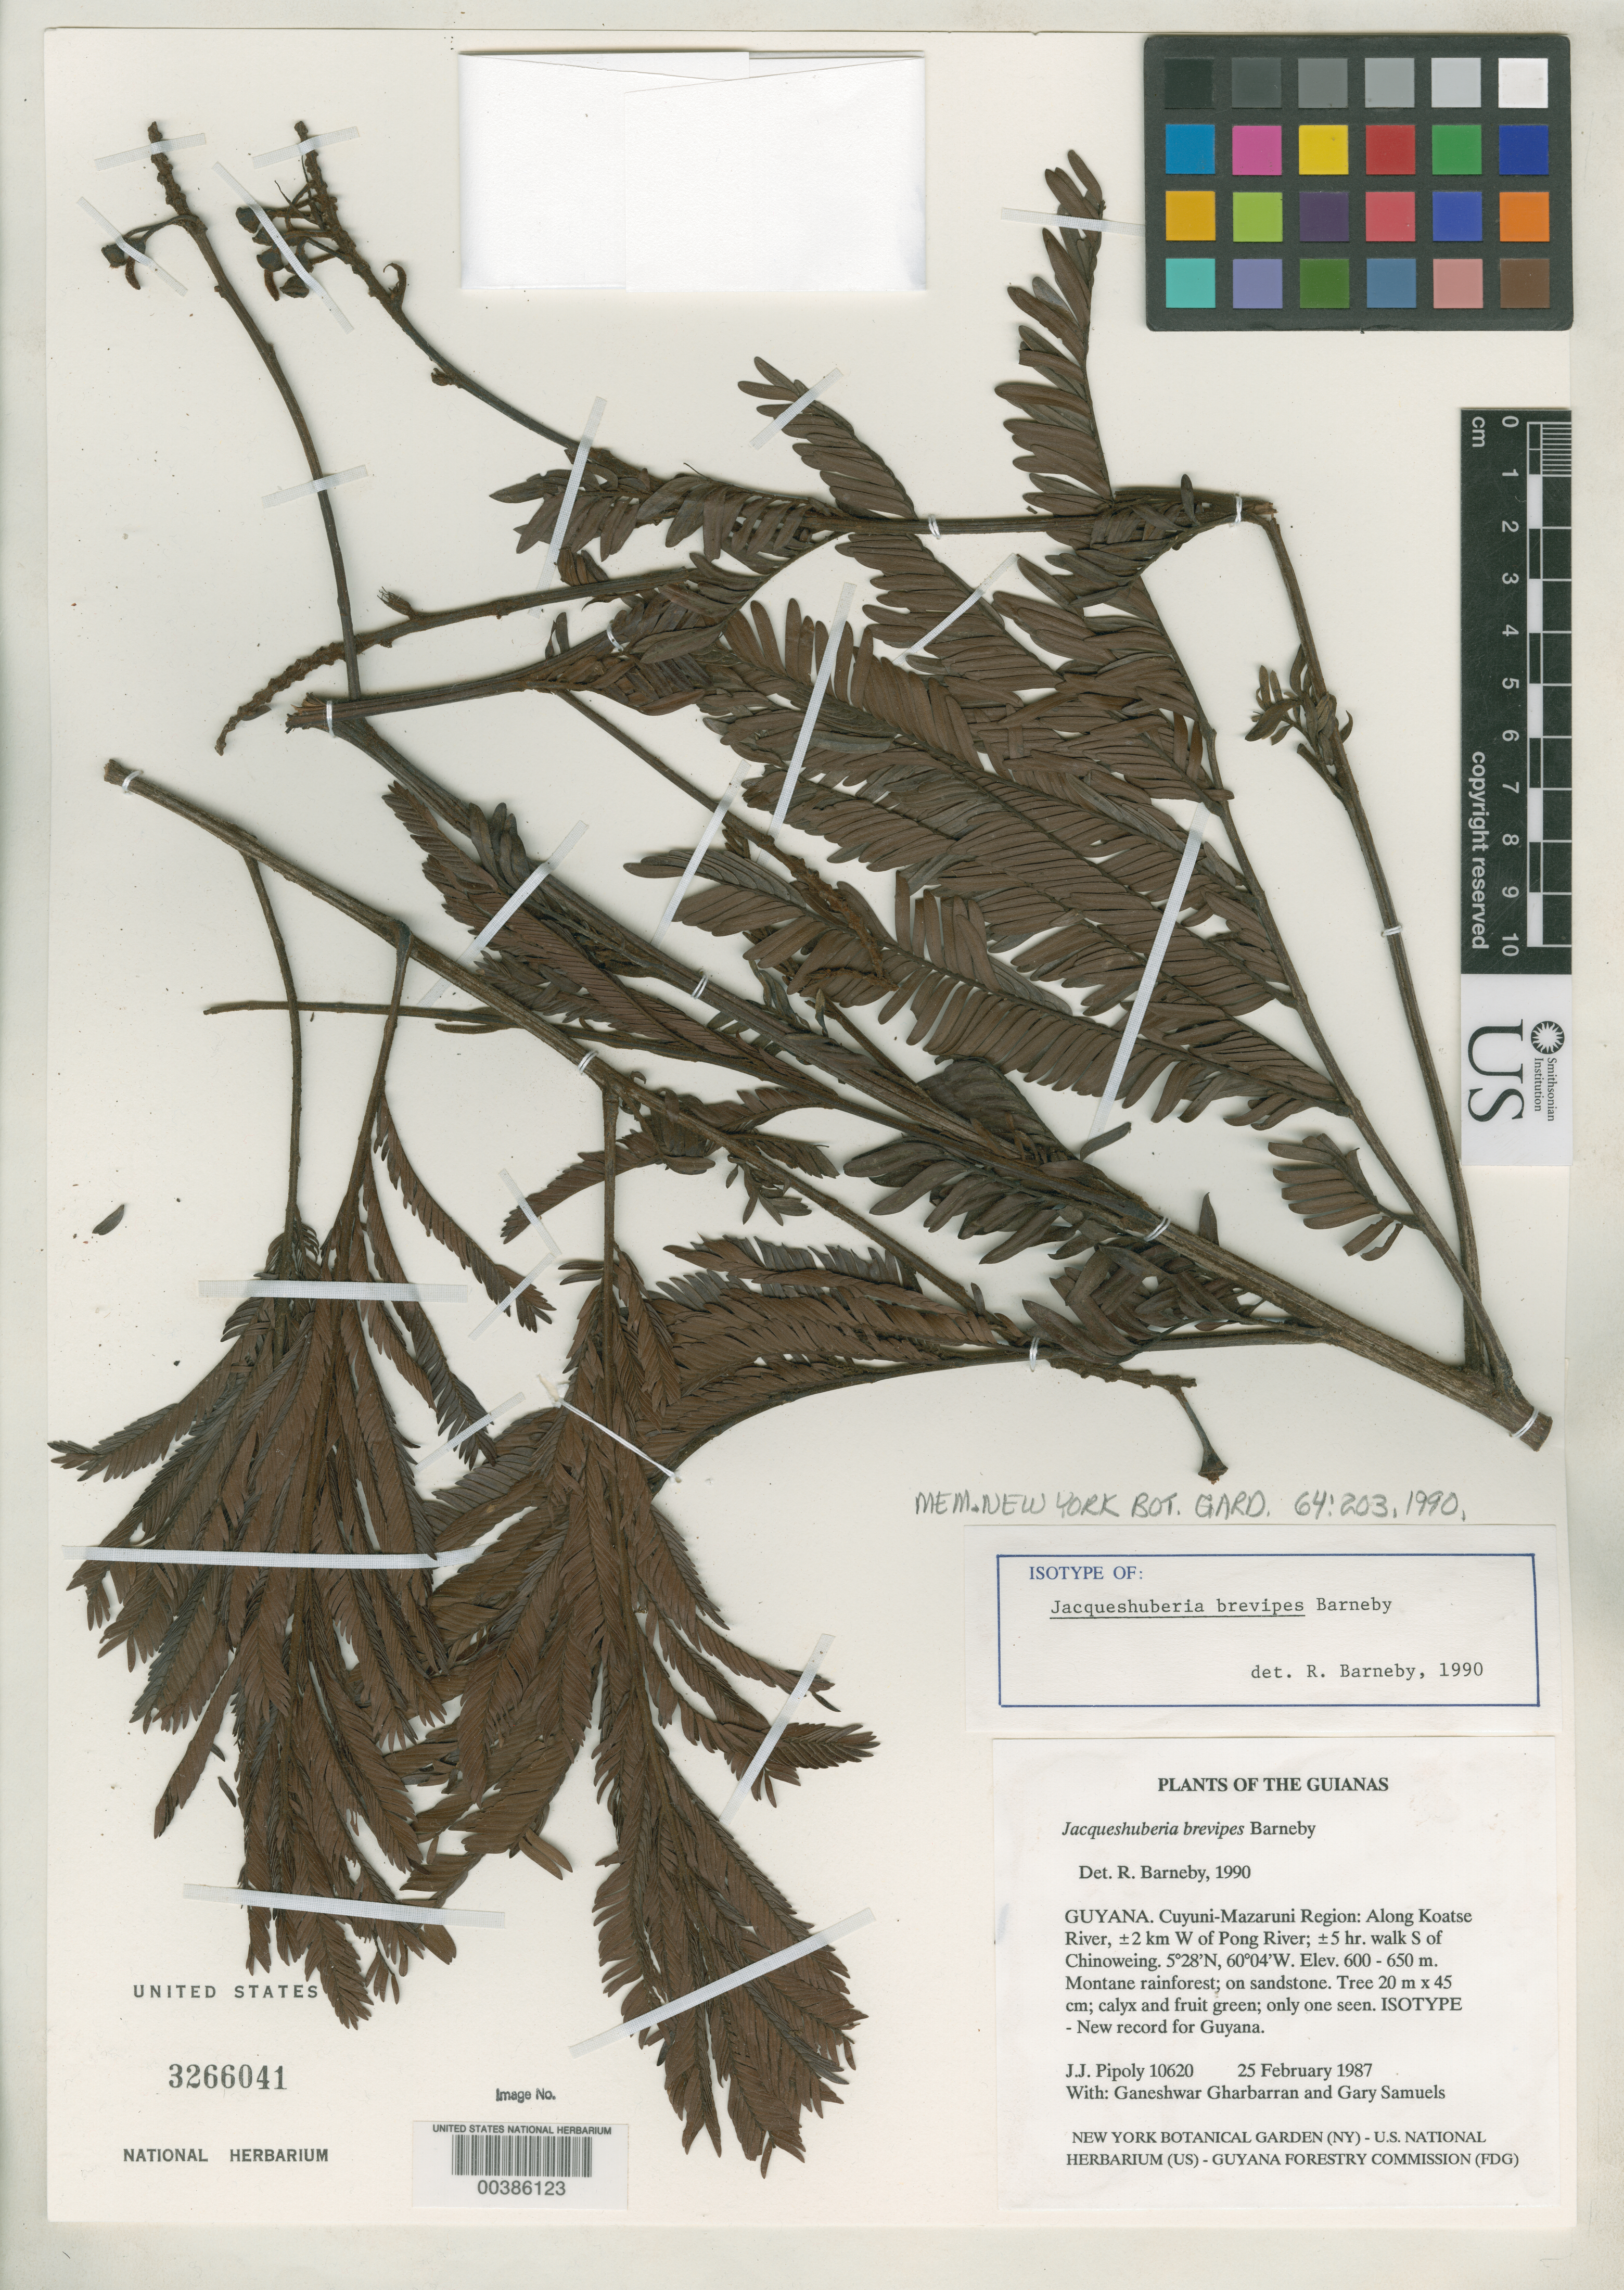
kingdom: Plantae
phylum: Tracheophyta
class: Magnoliopsida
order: Fabales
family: Fabaceae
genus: Jacqueshuberia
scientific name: Jacqueshuberia brevipes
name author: Barneby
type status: Isotype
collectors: J. J. Pipoly, G. Gharbarran & G. Samuels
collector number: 10620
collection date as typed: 25 Feb 1987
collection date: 1987-02-25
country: Guyana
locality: Along Koatse River, ca. 2 km W of Pong River, ca. 5 hr. walk S of Chinoweing. Cuyuni / Mazaruni.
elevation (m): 600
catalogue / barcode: US 3266041